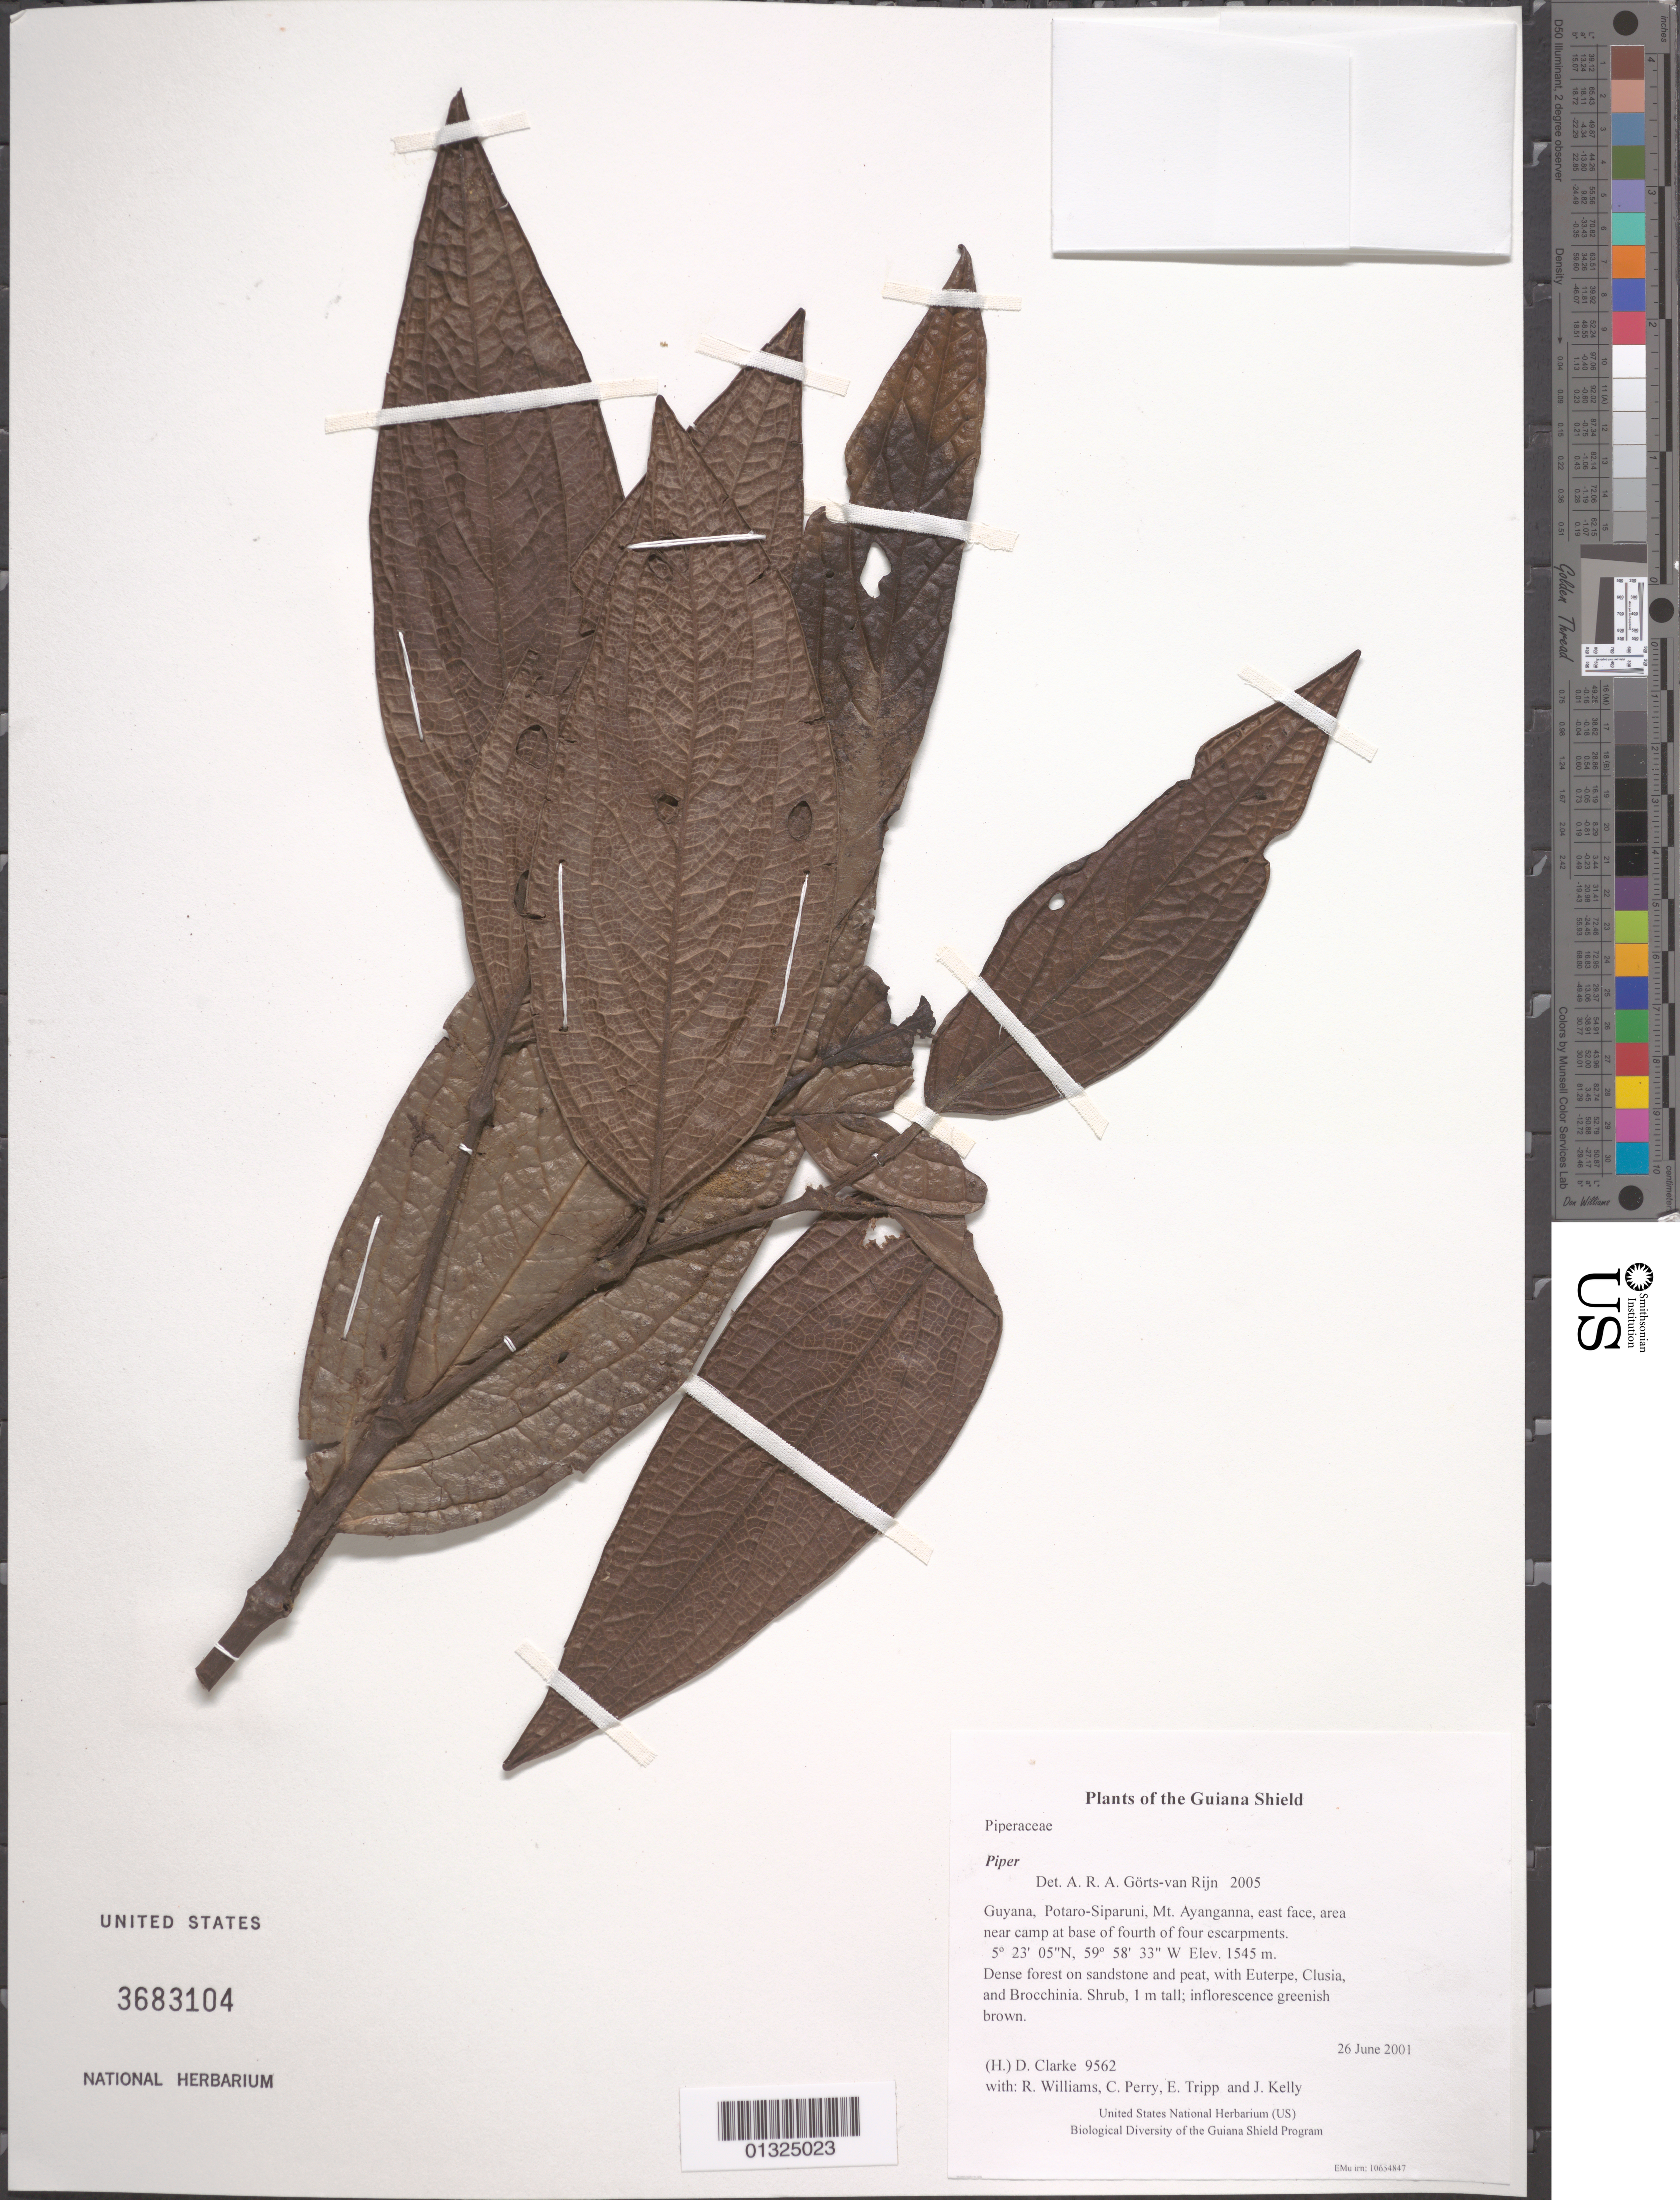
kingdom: Plantae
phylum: Tracheophyta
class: Magnoliopsida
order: Piperales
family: Piperaceae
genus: Piper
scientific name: Piper sp.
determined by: Görts-van Rijn, A. R. A.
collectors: H. D. Clarke, R. Williams, C. Perry, E. Tripp & J. Kelly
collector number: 9562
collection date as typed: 26 June 2001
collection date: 2001-06-26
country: Guyana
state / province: Potaro-Siparuni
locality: Mt. Ayanganna, east face, area near camp at base of fourth of four escarpments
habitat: Dense forest on sandstone and peat, with Euterpe, Clusia, and Brocchinia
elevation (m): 1545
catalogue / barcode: US 3683104